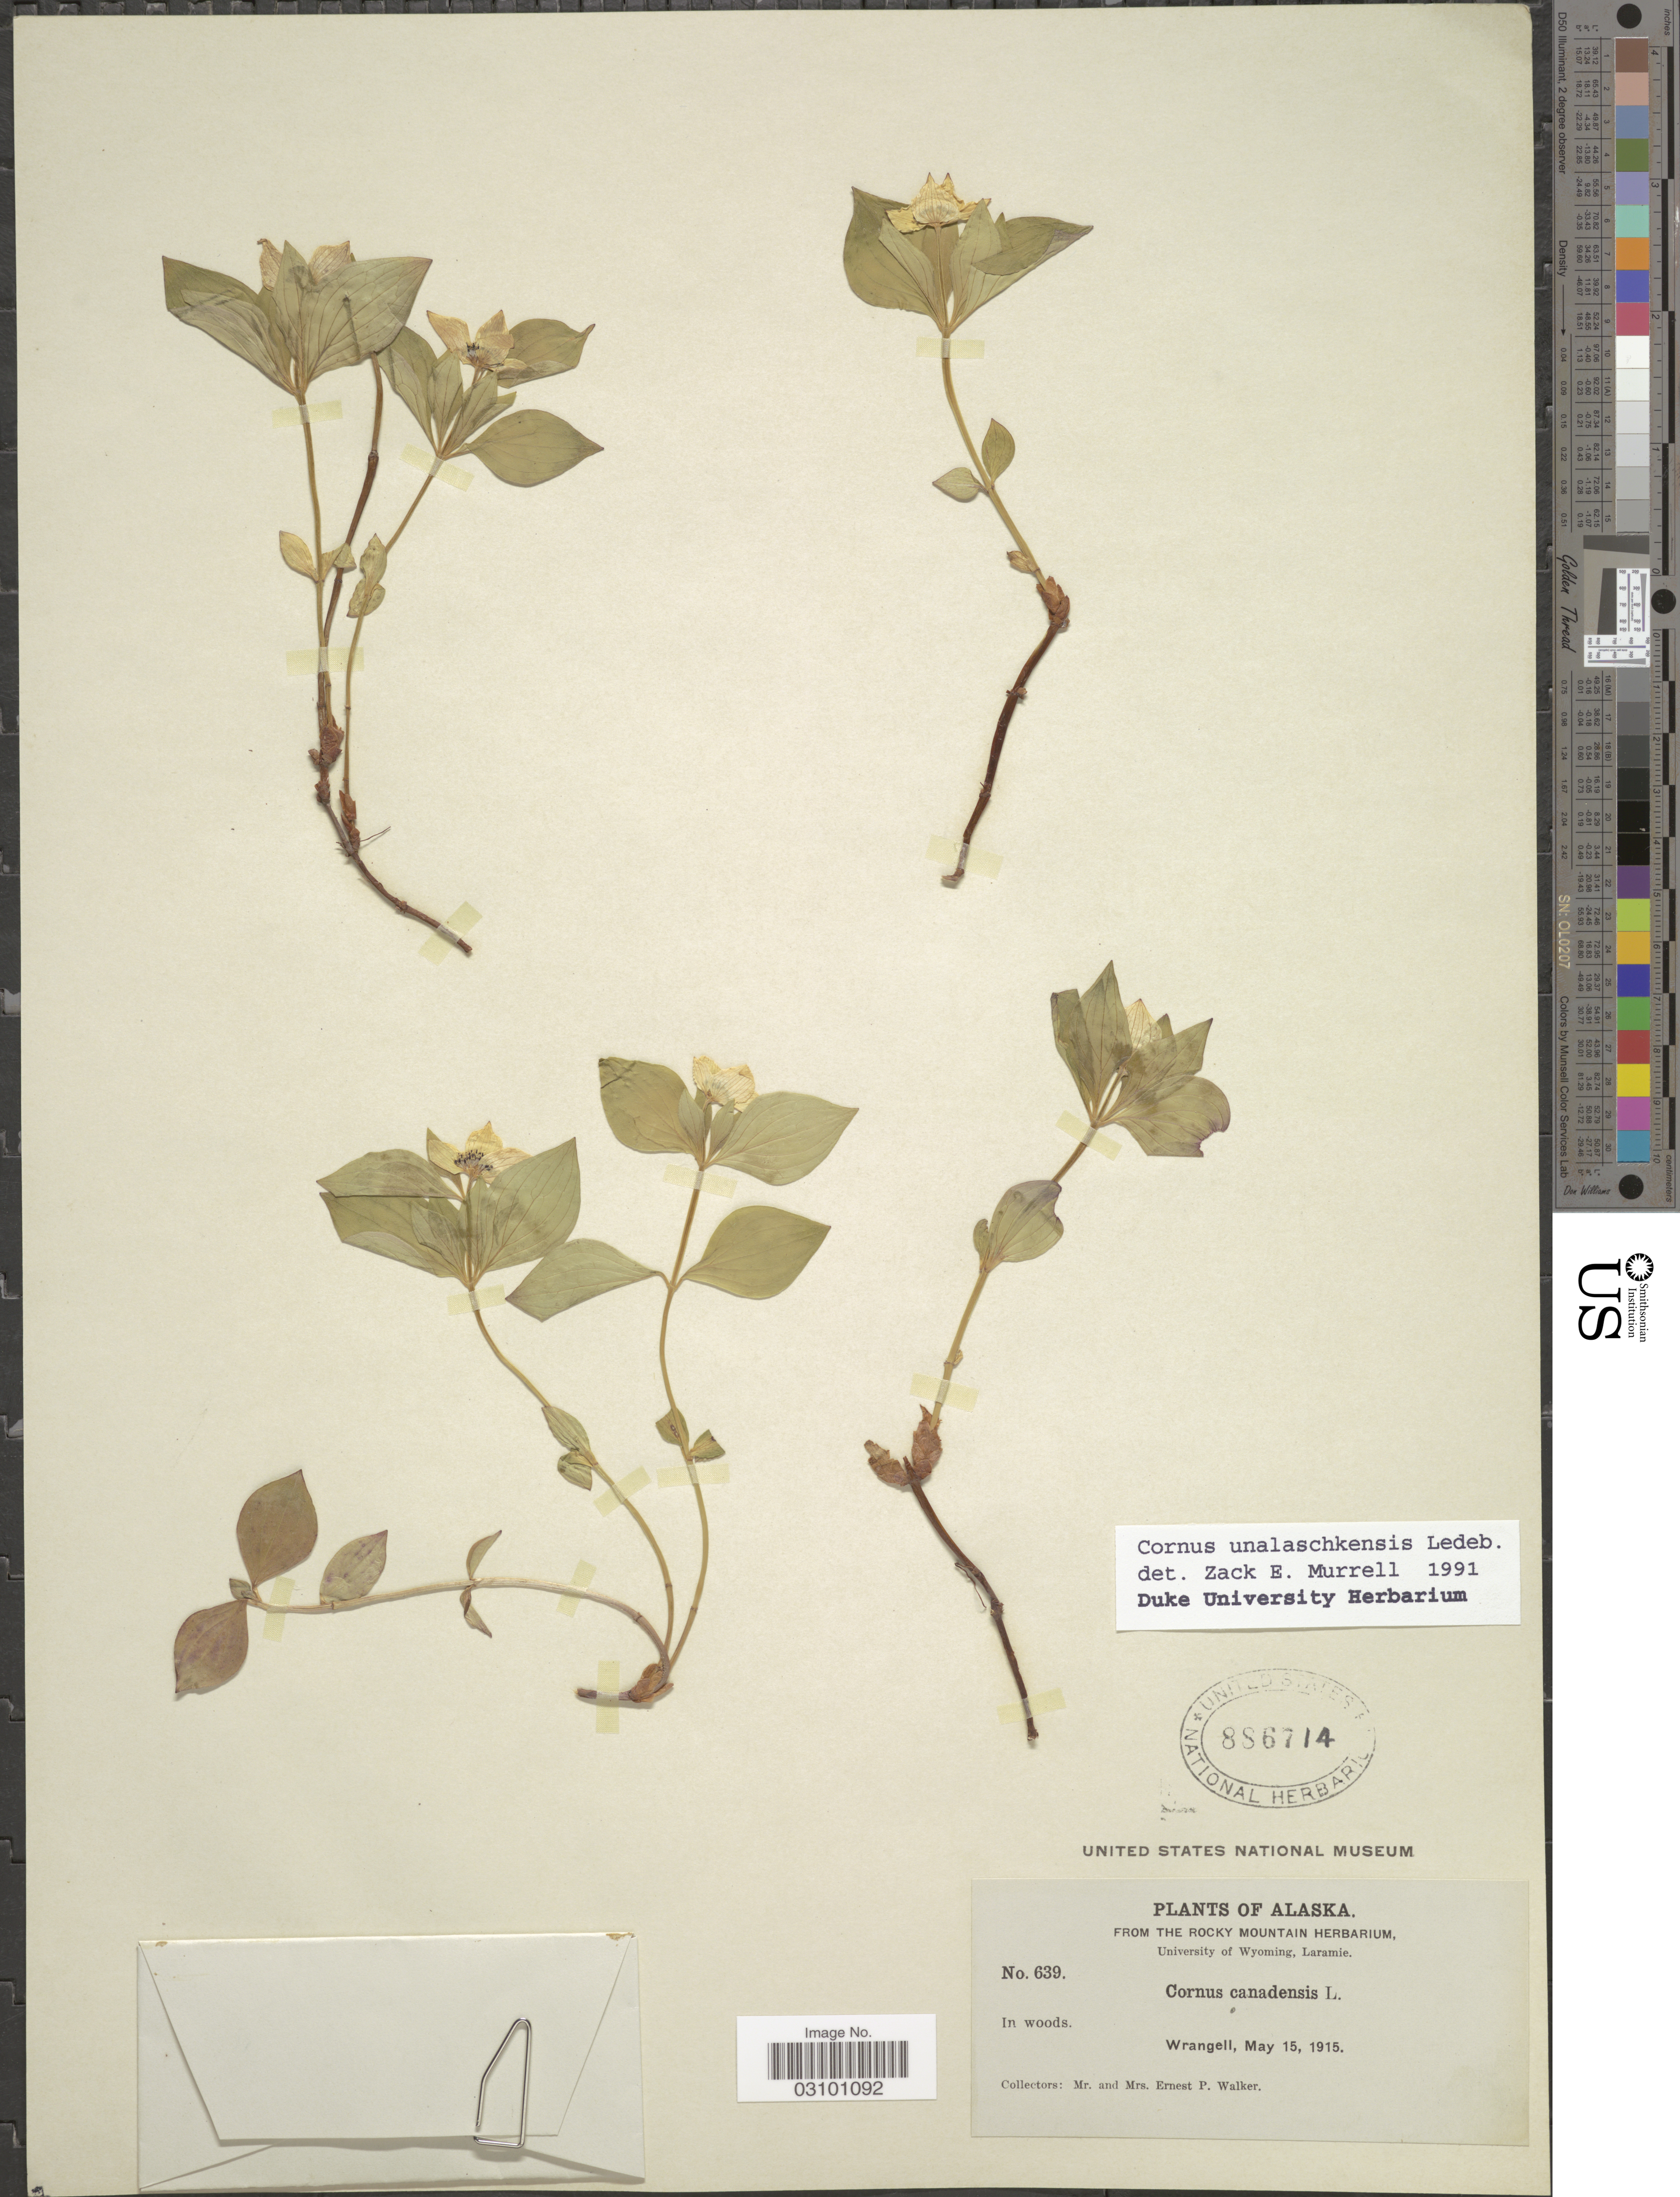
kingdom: Plantae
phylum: Tracheophyta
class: Magnoliopsida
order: Cornales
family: Cornaceae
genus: Cornus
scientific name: Cornus unalaschkensis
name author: Ledeb.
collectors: E. P. Walker & E. Walker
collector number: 639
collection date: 1915-05-15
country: United States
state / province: Alaska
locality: In woods. Wrangell.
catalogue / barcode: US 886714